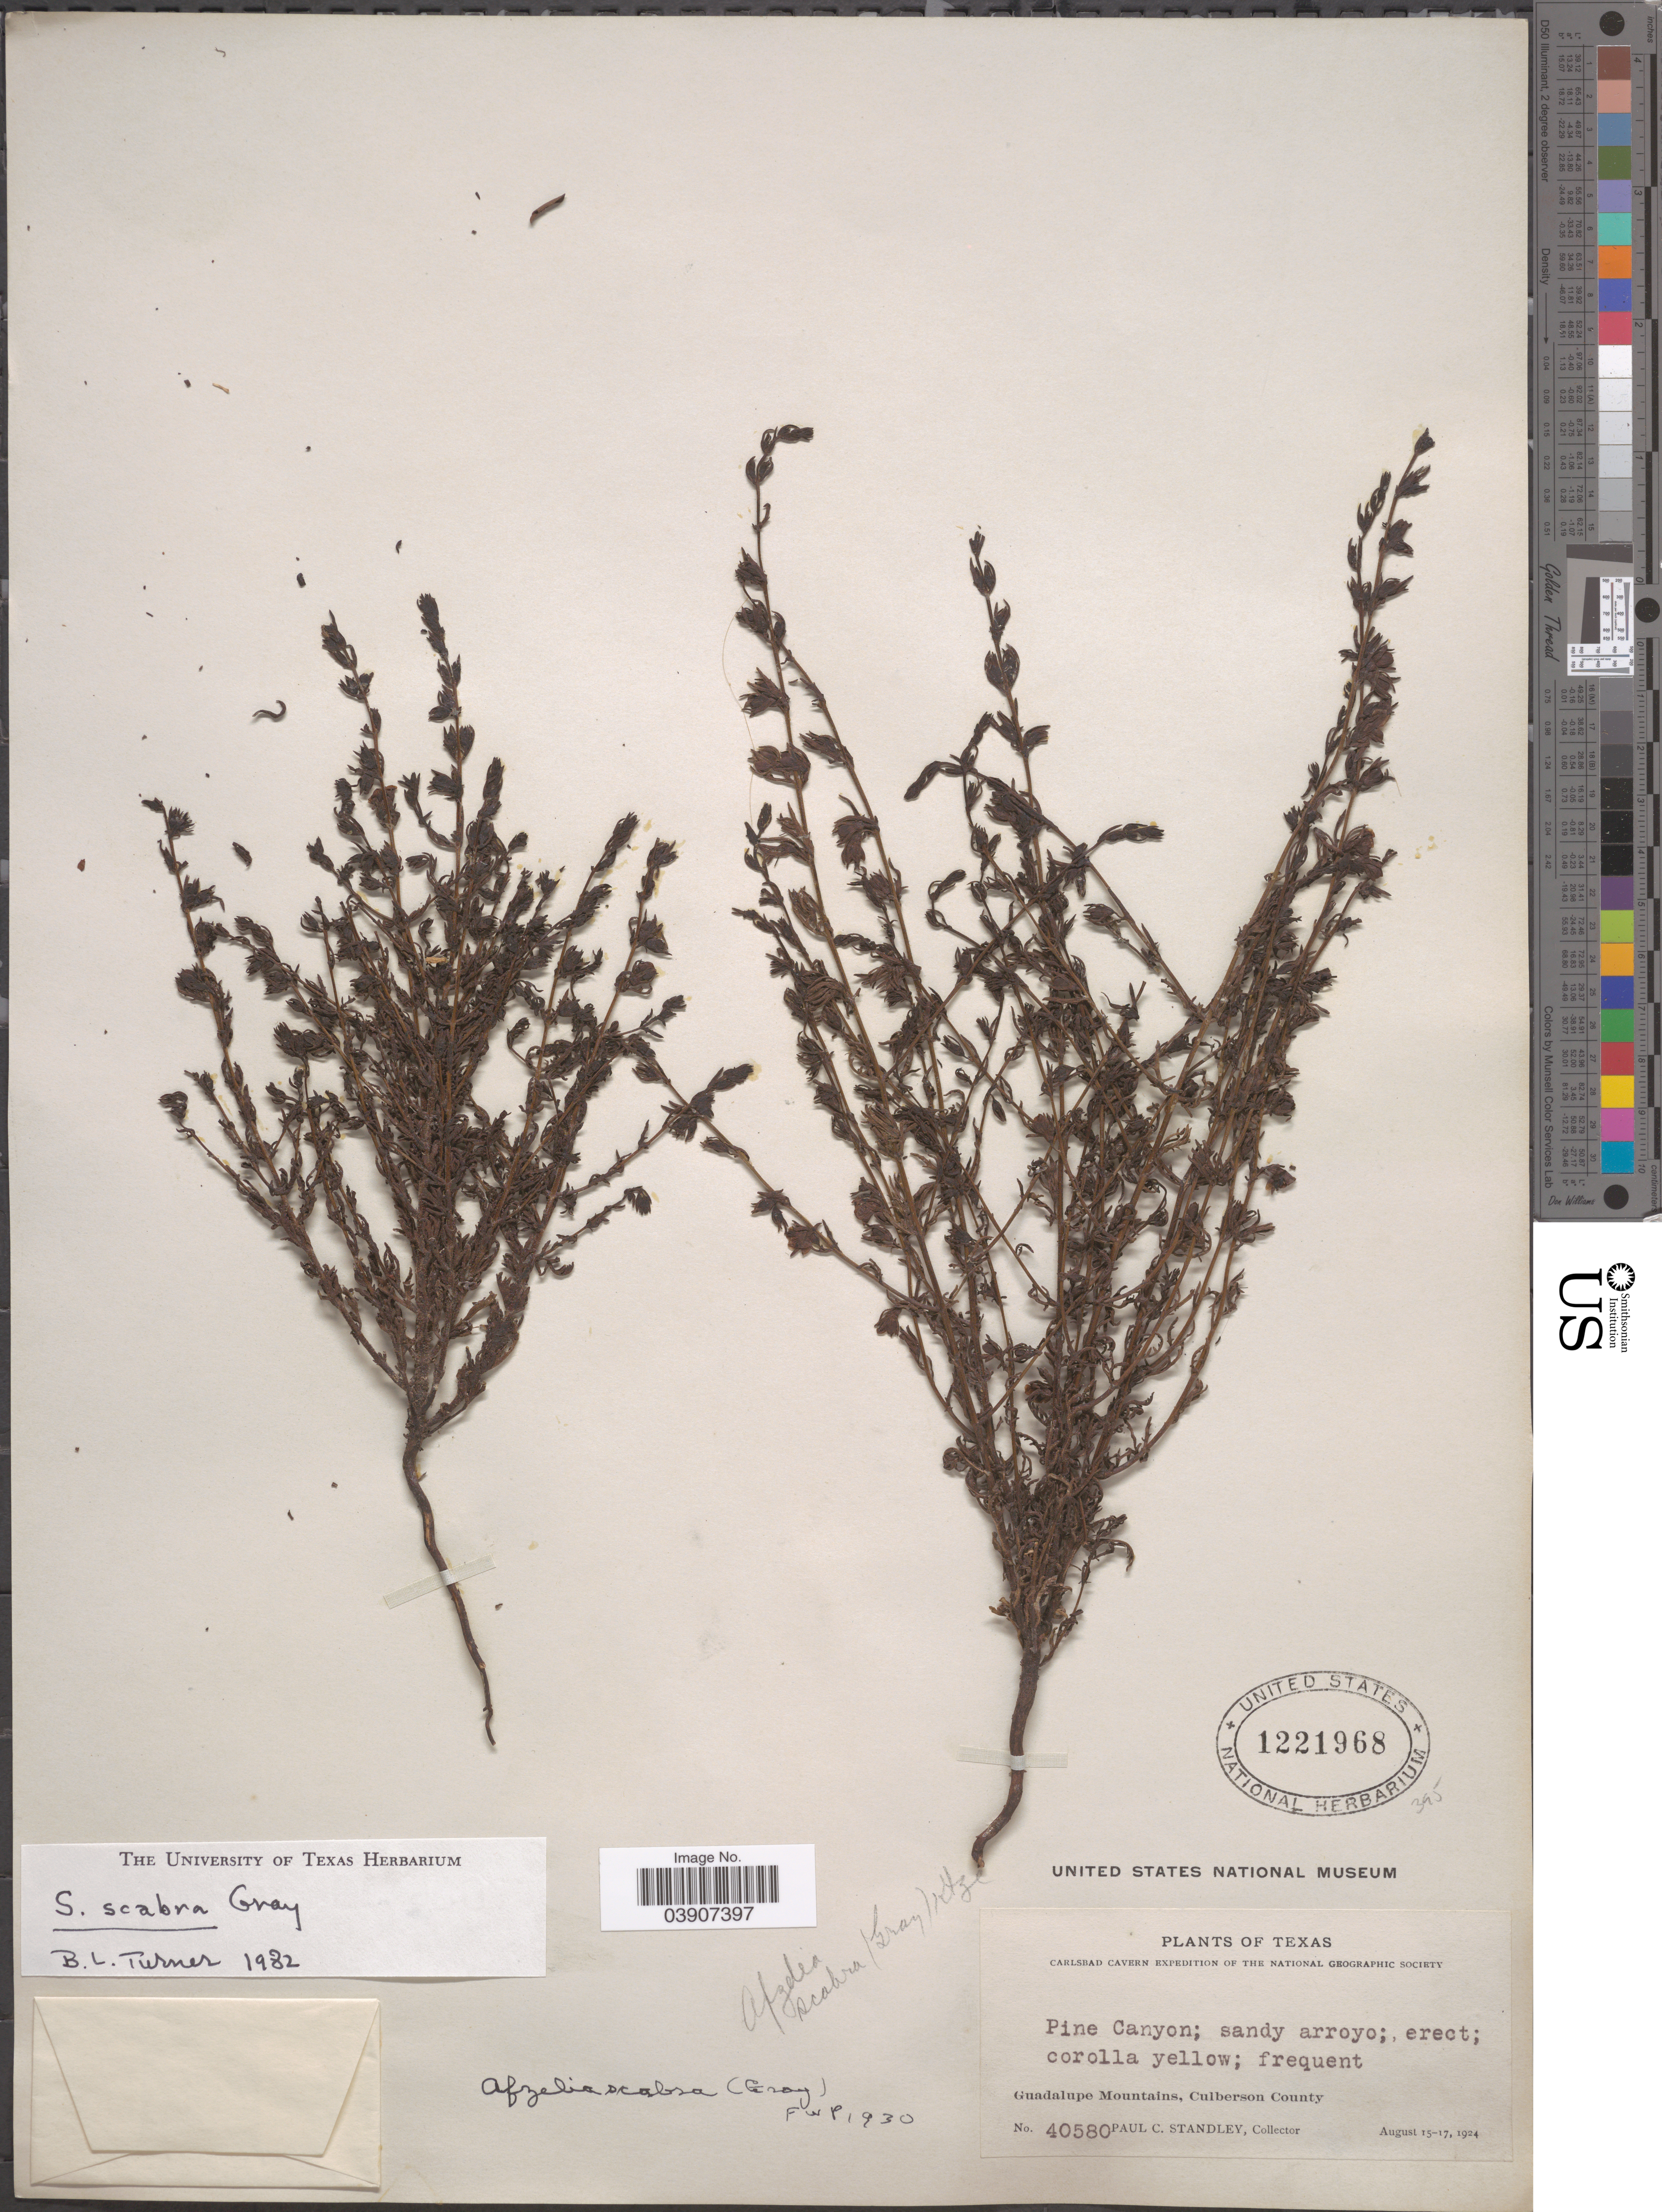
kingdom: Plantae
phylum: Tracheophyta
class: Magnoliopsida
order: Lamiales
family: Orobanchaceae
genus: Seymeria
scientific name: Seymeria scabra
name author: A. Gray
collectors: P. C. Standley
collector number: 40580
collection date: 1924-08-15/1924-08-17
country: United States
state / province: Texas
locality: Guadalupe Mountains, Culberson County.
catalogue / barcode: US 1221968